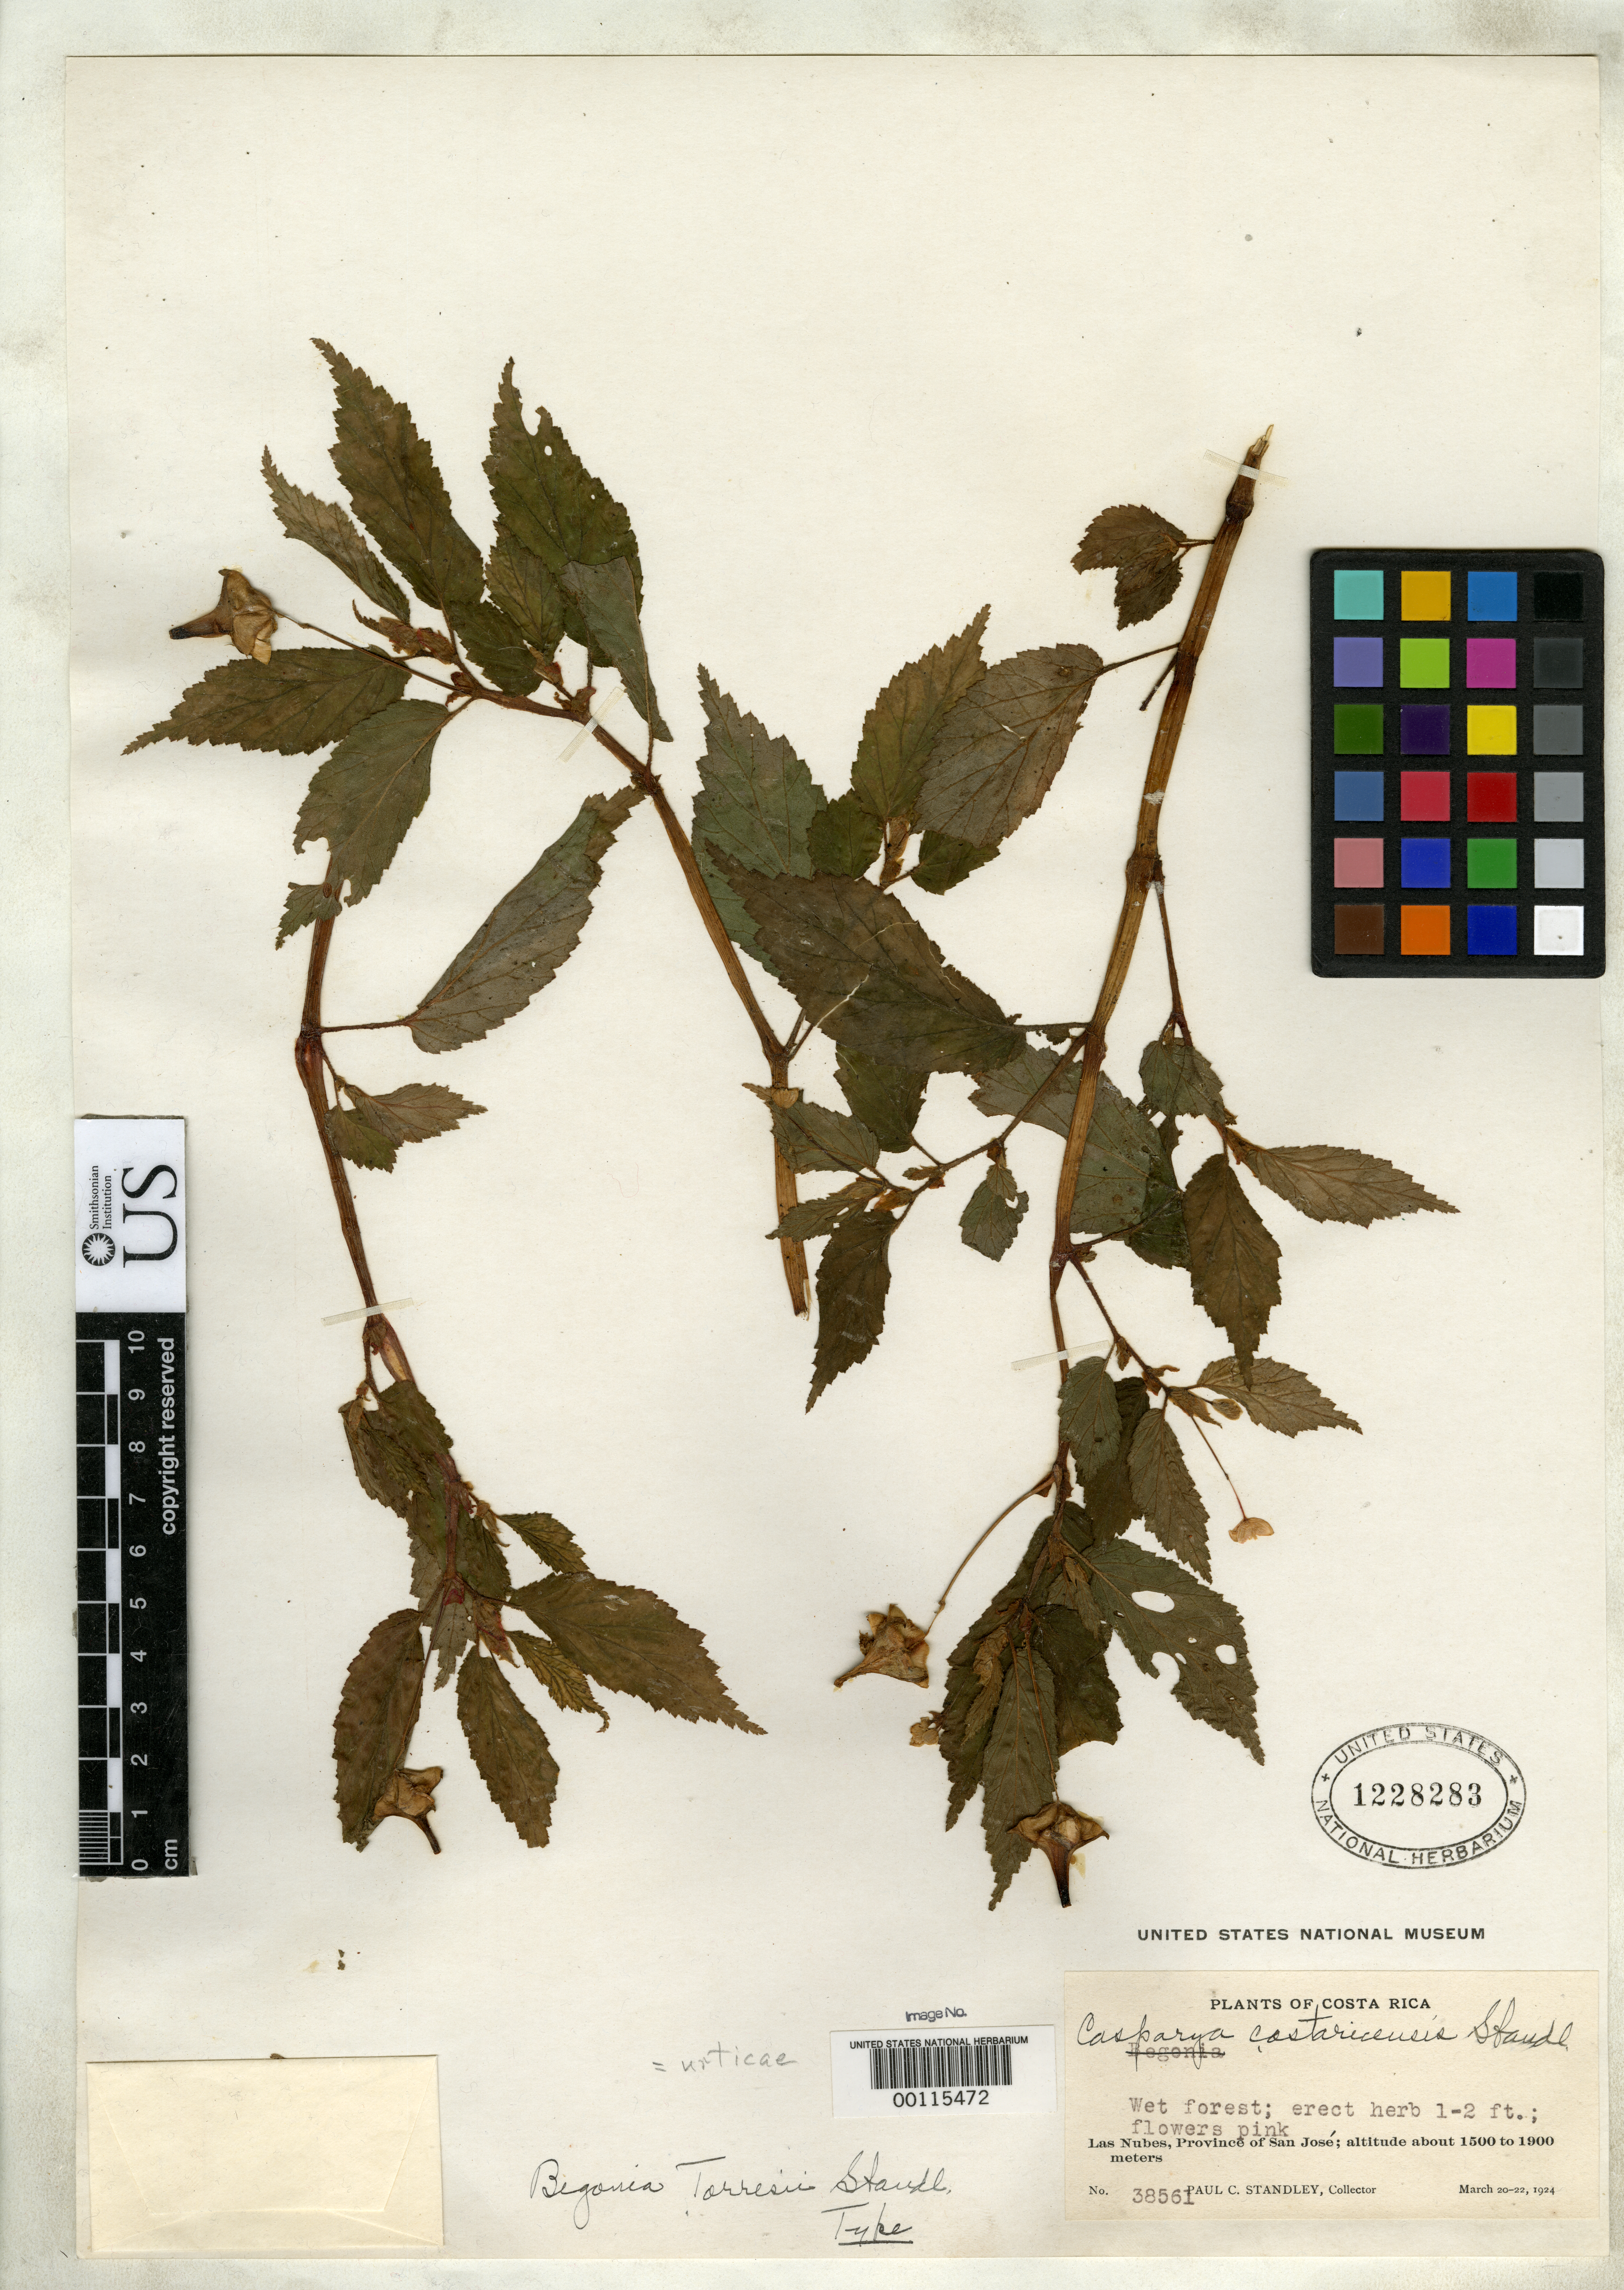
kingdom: Plantae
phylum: Tracheophyta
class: Magnoliopsida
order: Cucurbitales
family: Begoniaceae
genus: Begonia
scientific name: Begonia torresii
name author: Standl.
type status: Holotype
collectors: P. C. Standley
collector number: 38561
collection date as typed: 21 Mar 1924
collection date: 1924-03-21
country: Costa Rica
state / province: San José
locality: Las Nubes.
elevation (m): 1900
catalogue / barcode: US 1228283